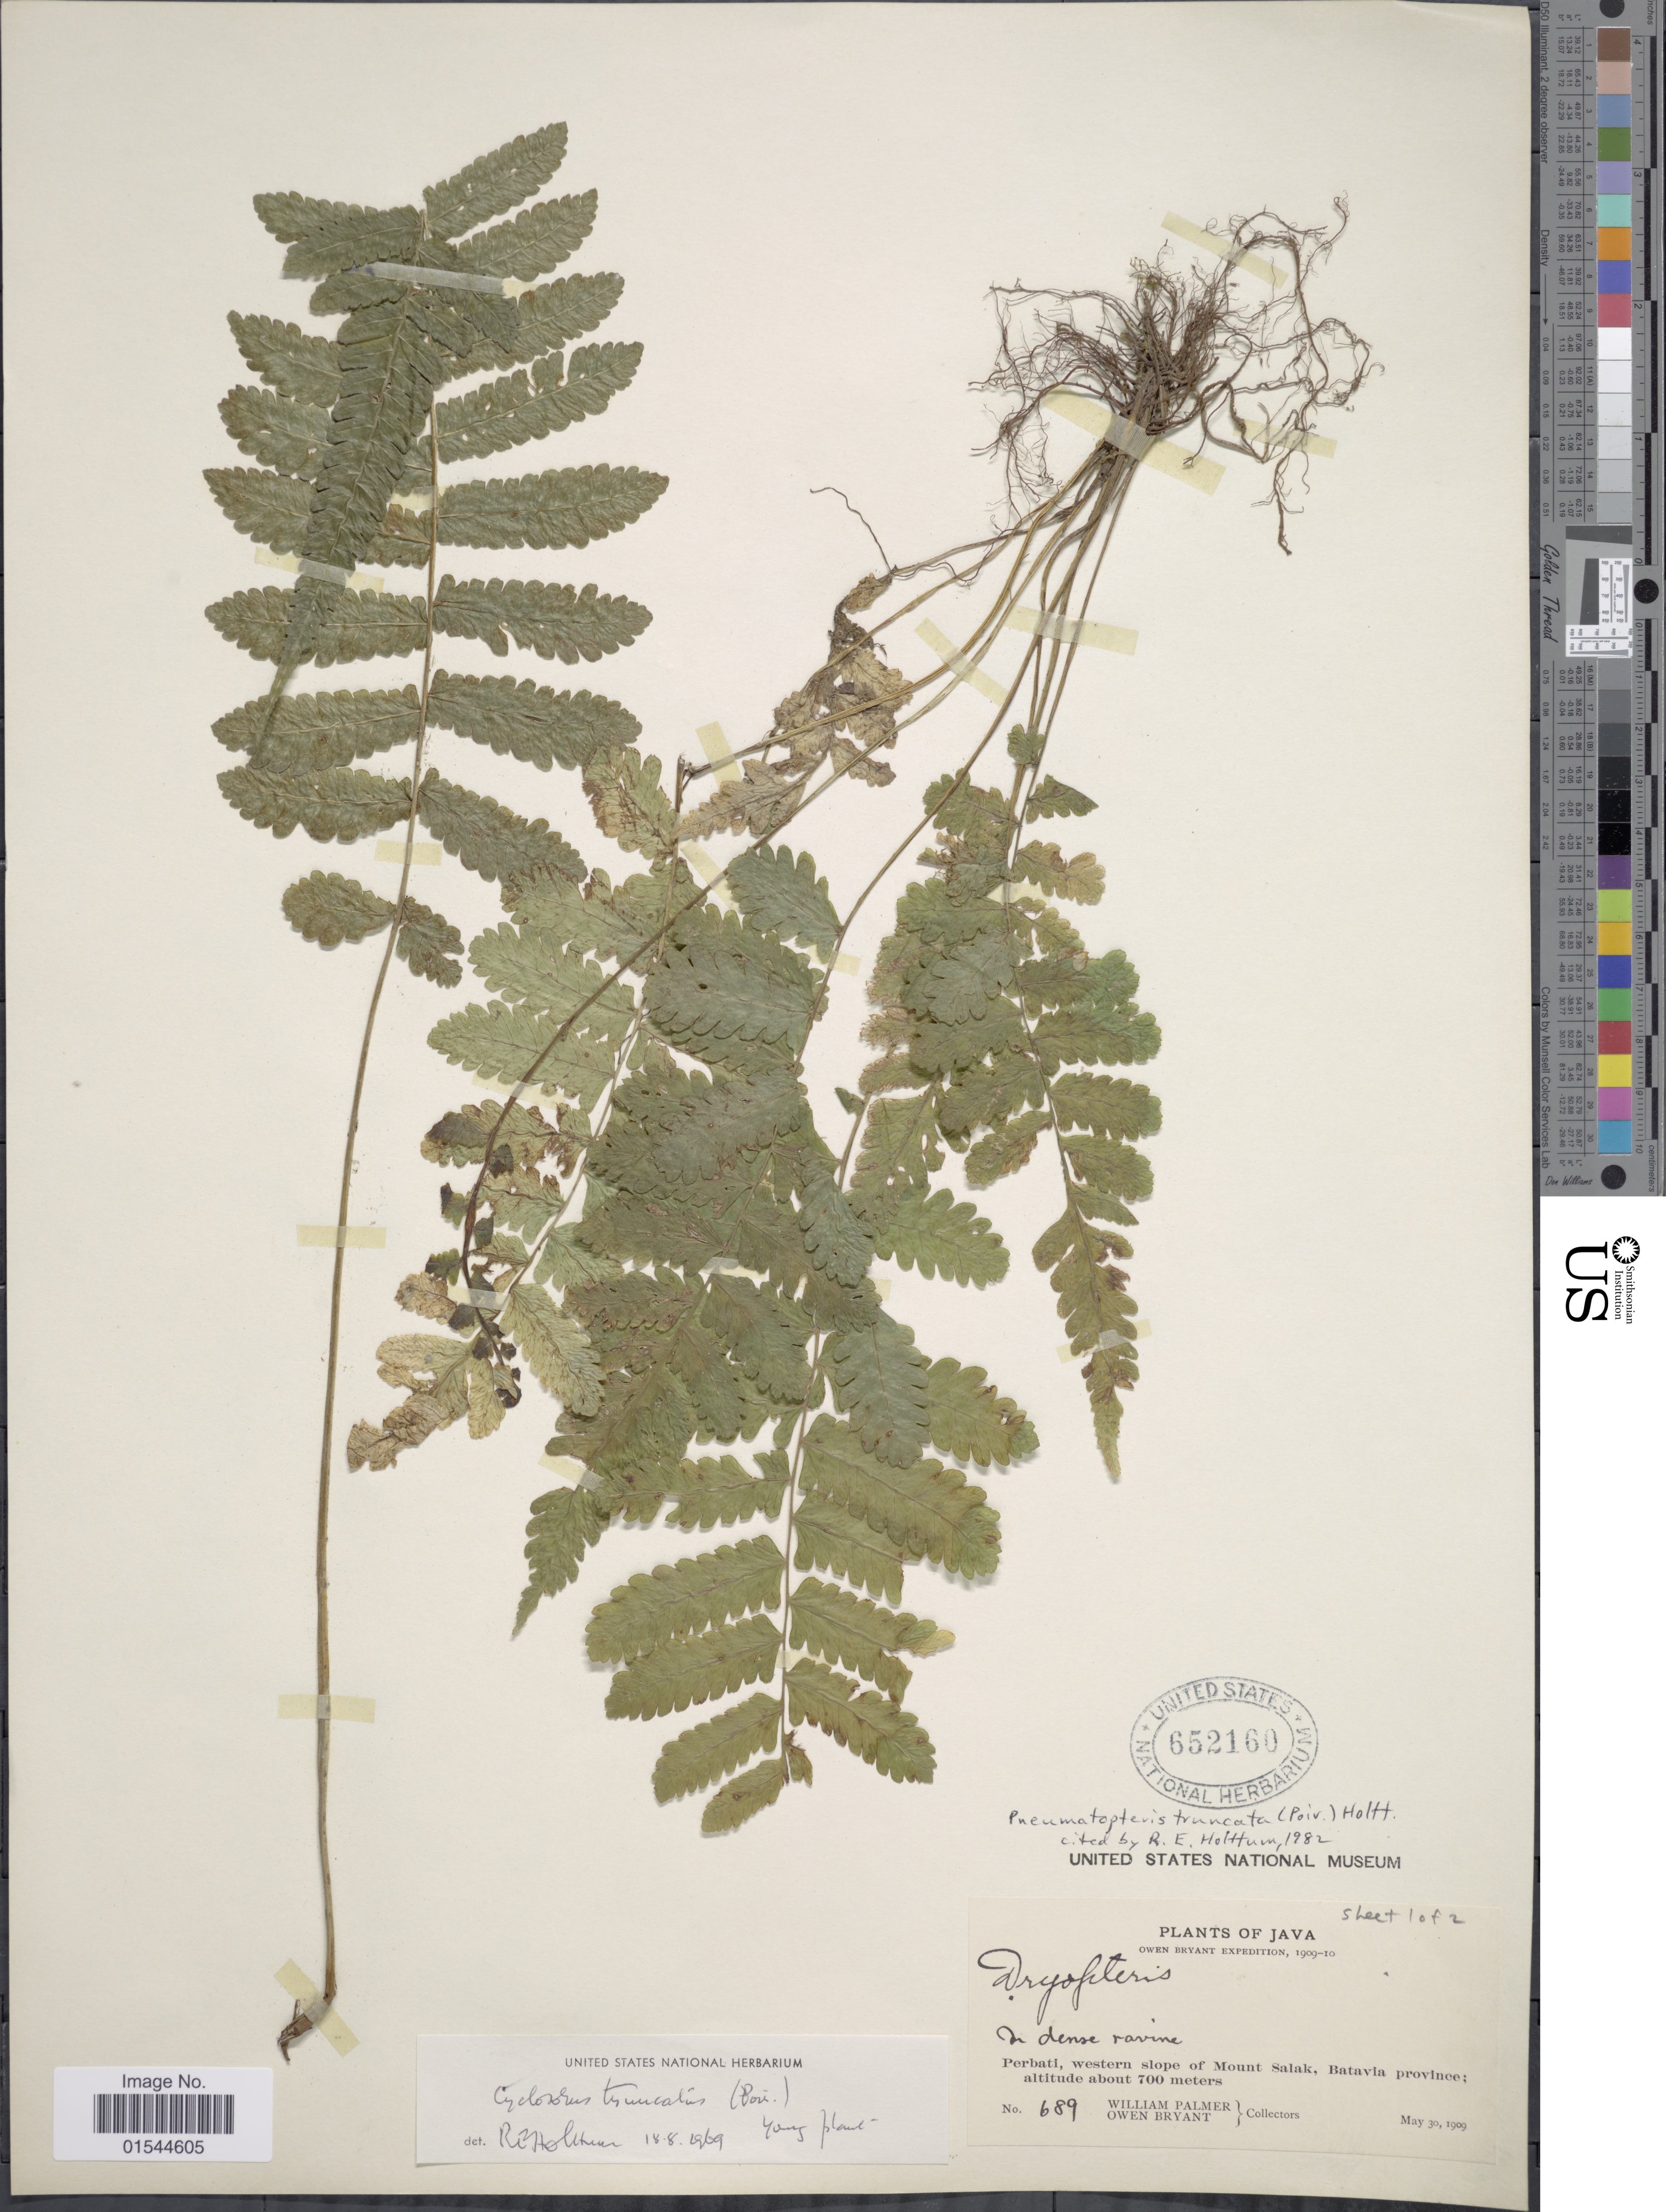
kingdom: Plantae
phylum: Tracheophyta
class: Polypodiopsida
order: Polypodiales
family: Thelypteridaceae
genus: Pneumatopteris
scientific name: Pneumatopteris truncata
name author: (Poir.) Holttum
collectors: W. Palmer & O. Bryant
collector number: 689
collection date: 1909-05-30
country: Indonesia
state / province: Java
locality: Perbati, western slope of Mount Salak, Batavia province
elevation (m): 700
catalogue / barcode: US 652160